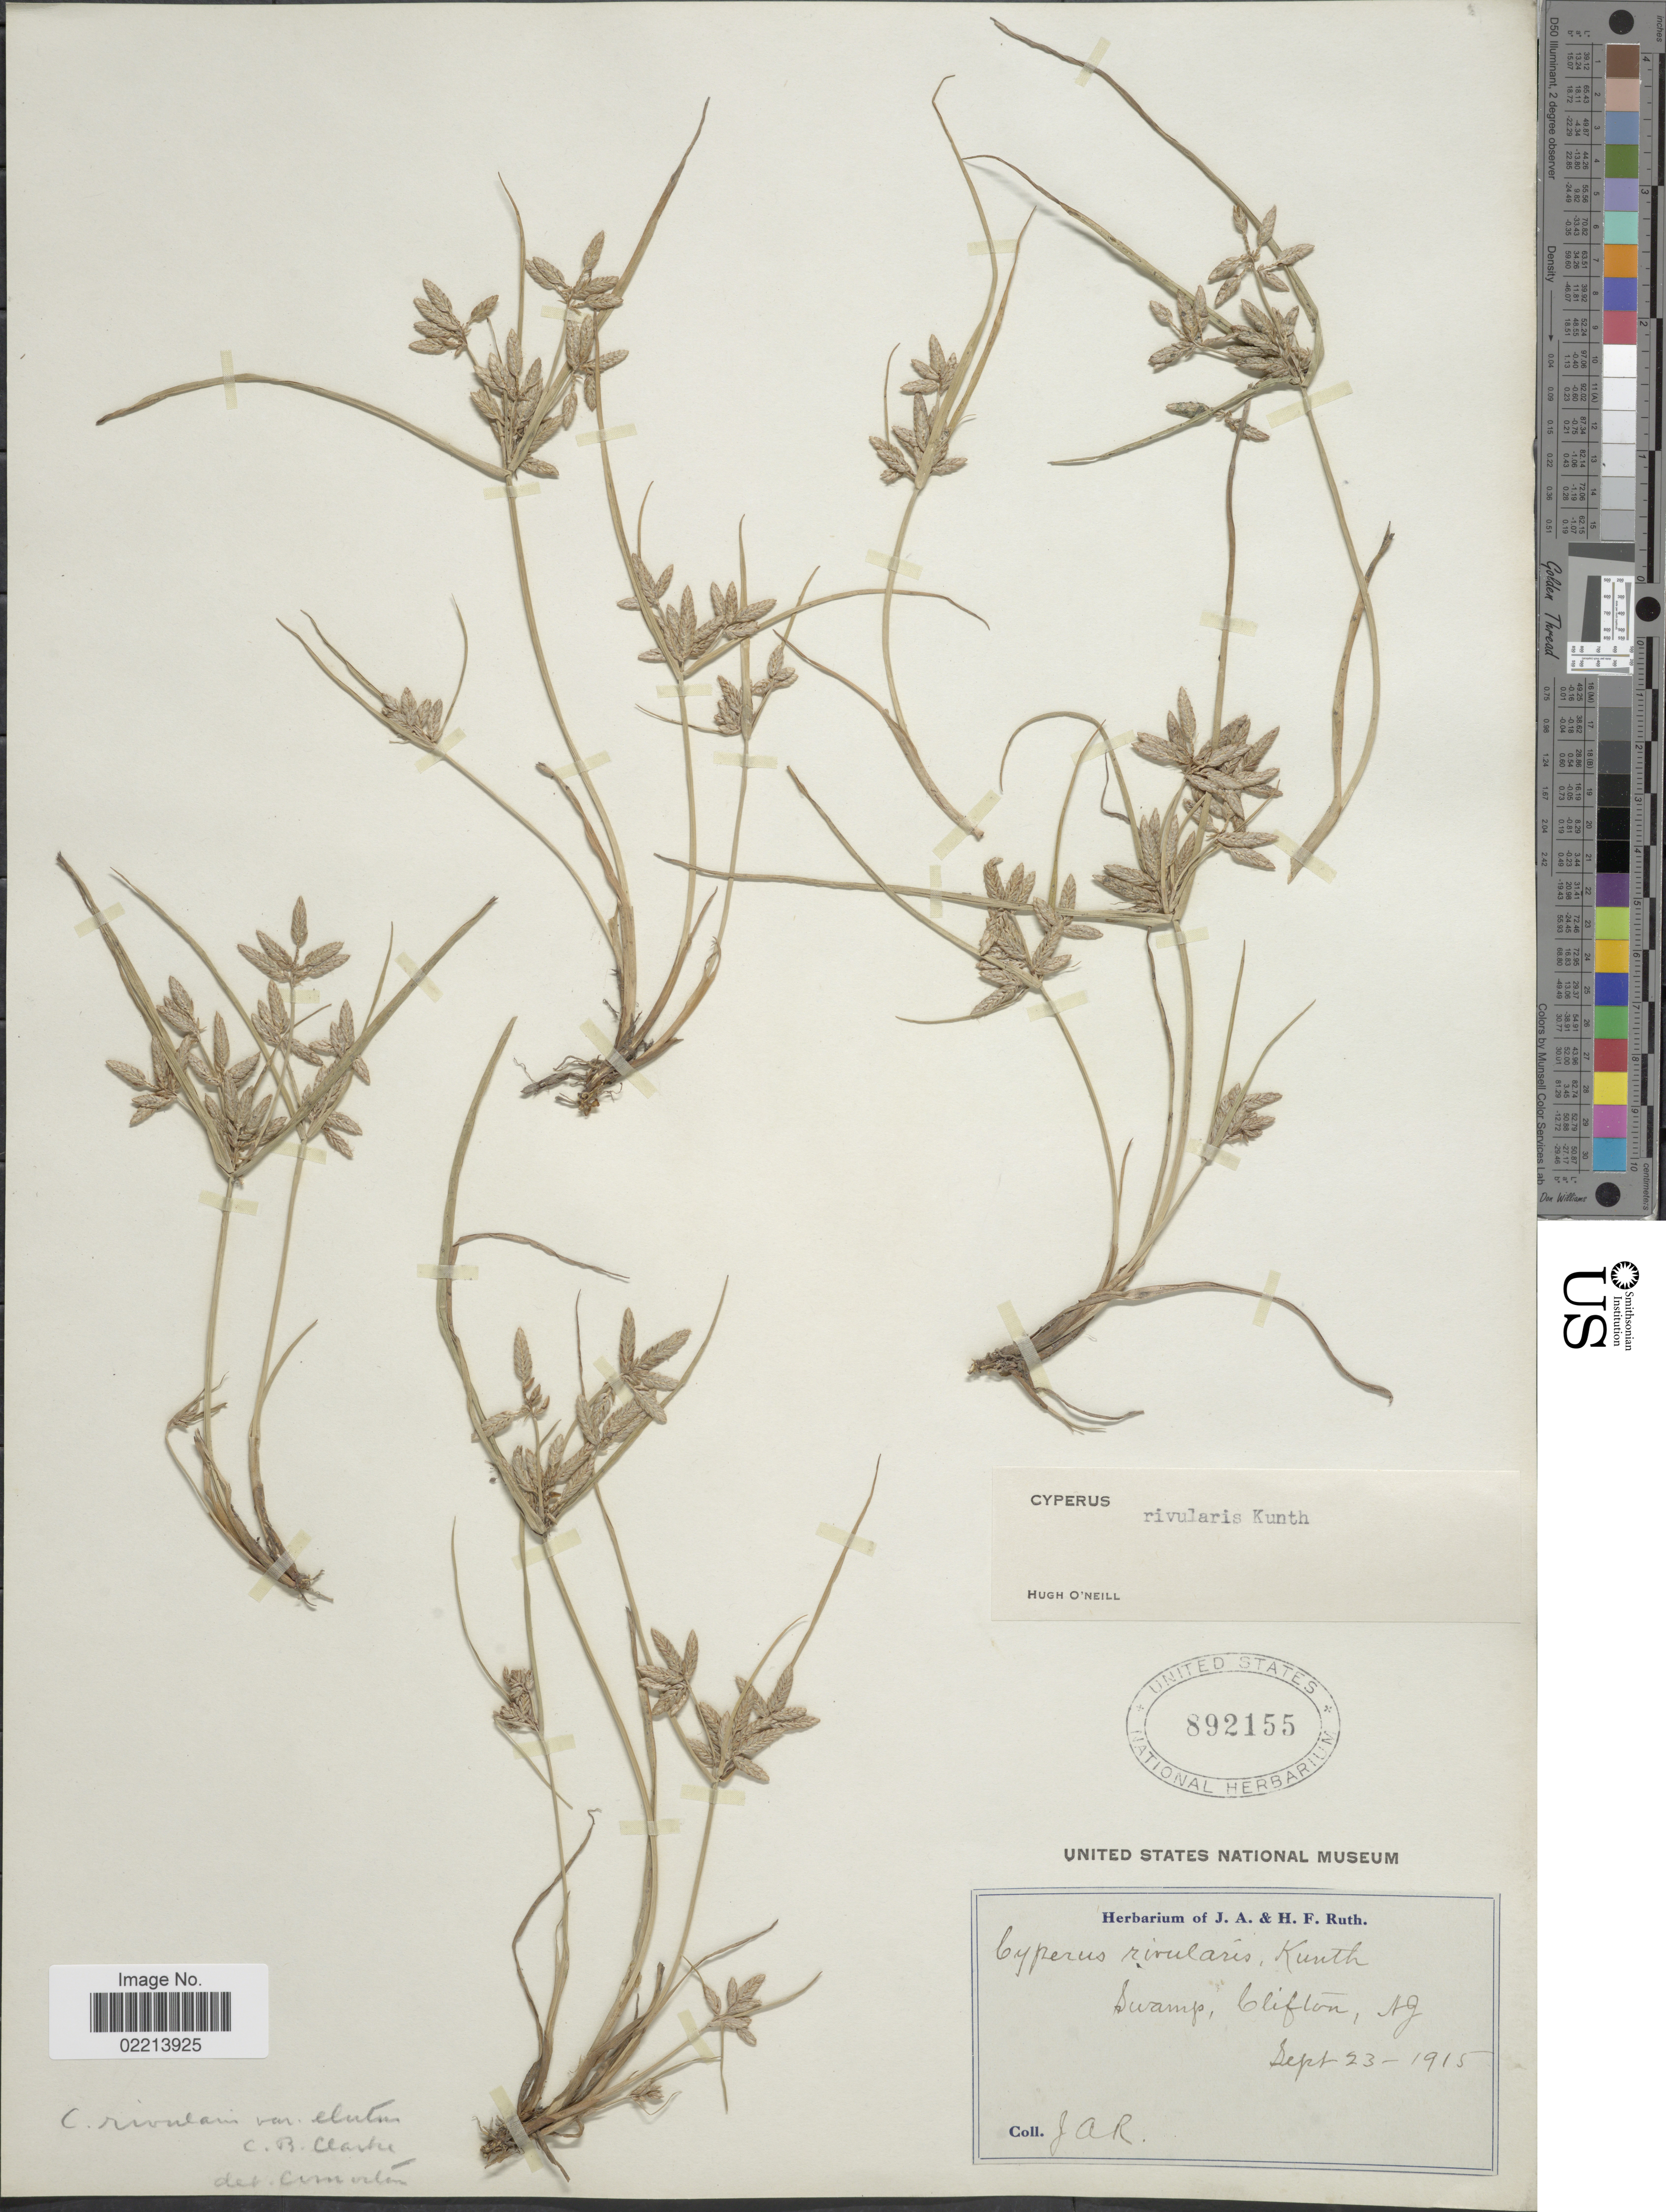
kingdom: Plantae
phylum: Tracheophyta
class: Liliopsida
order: Poales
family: Cyperaceae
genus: Cyperus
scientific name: Cyperus bipartitus Torr.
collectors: J. Ruth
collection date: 1915-09-23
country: United States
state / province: New Jersey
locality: Swamp, Clifton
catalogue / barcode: US 892155